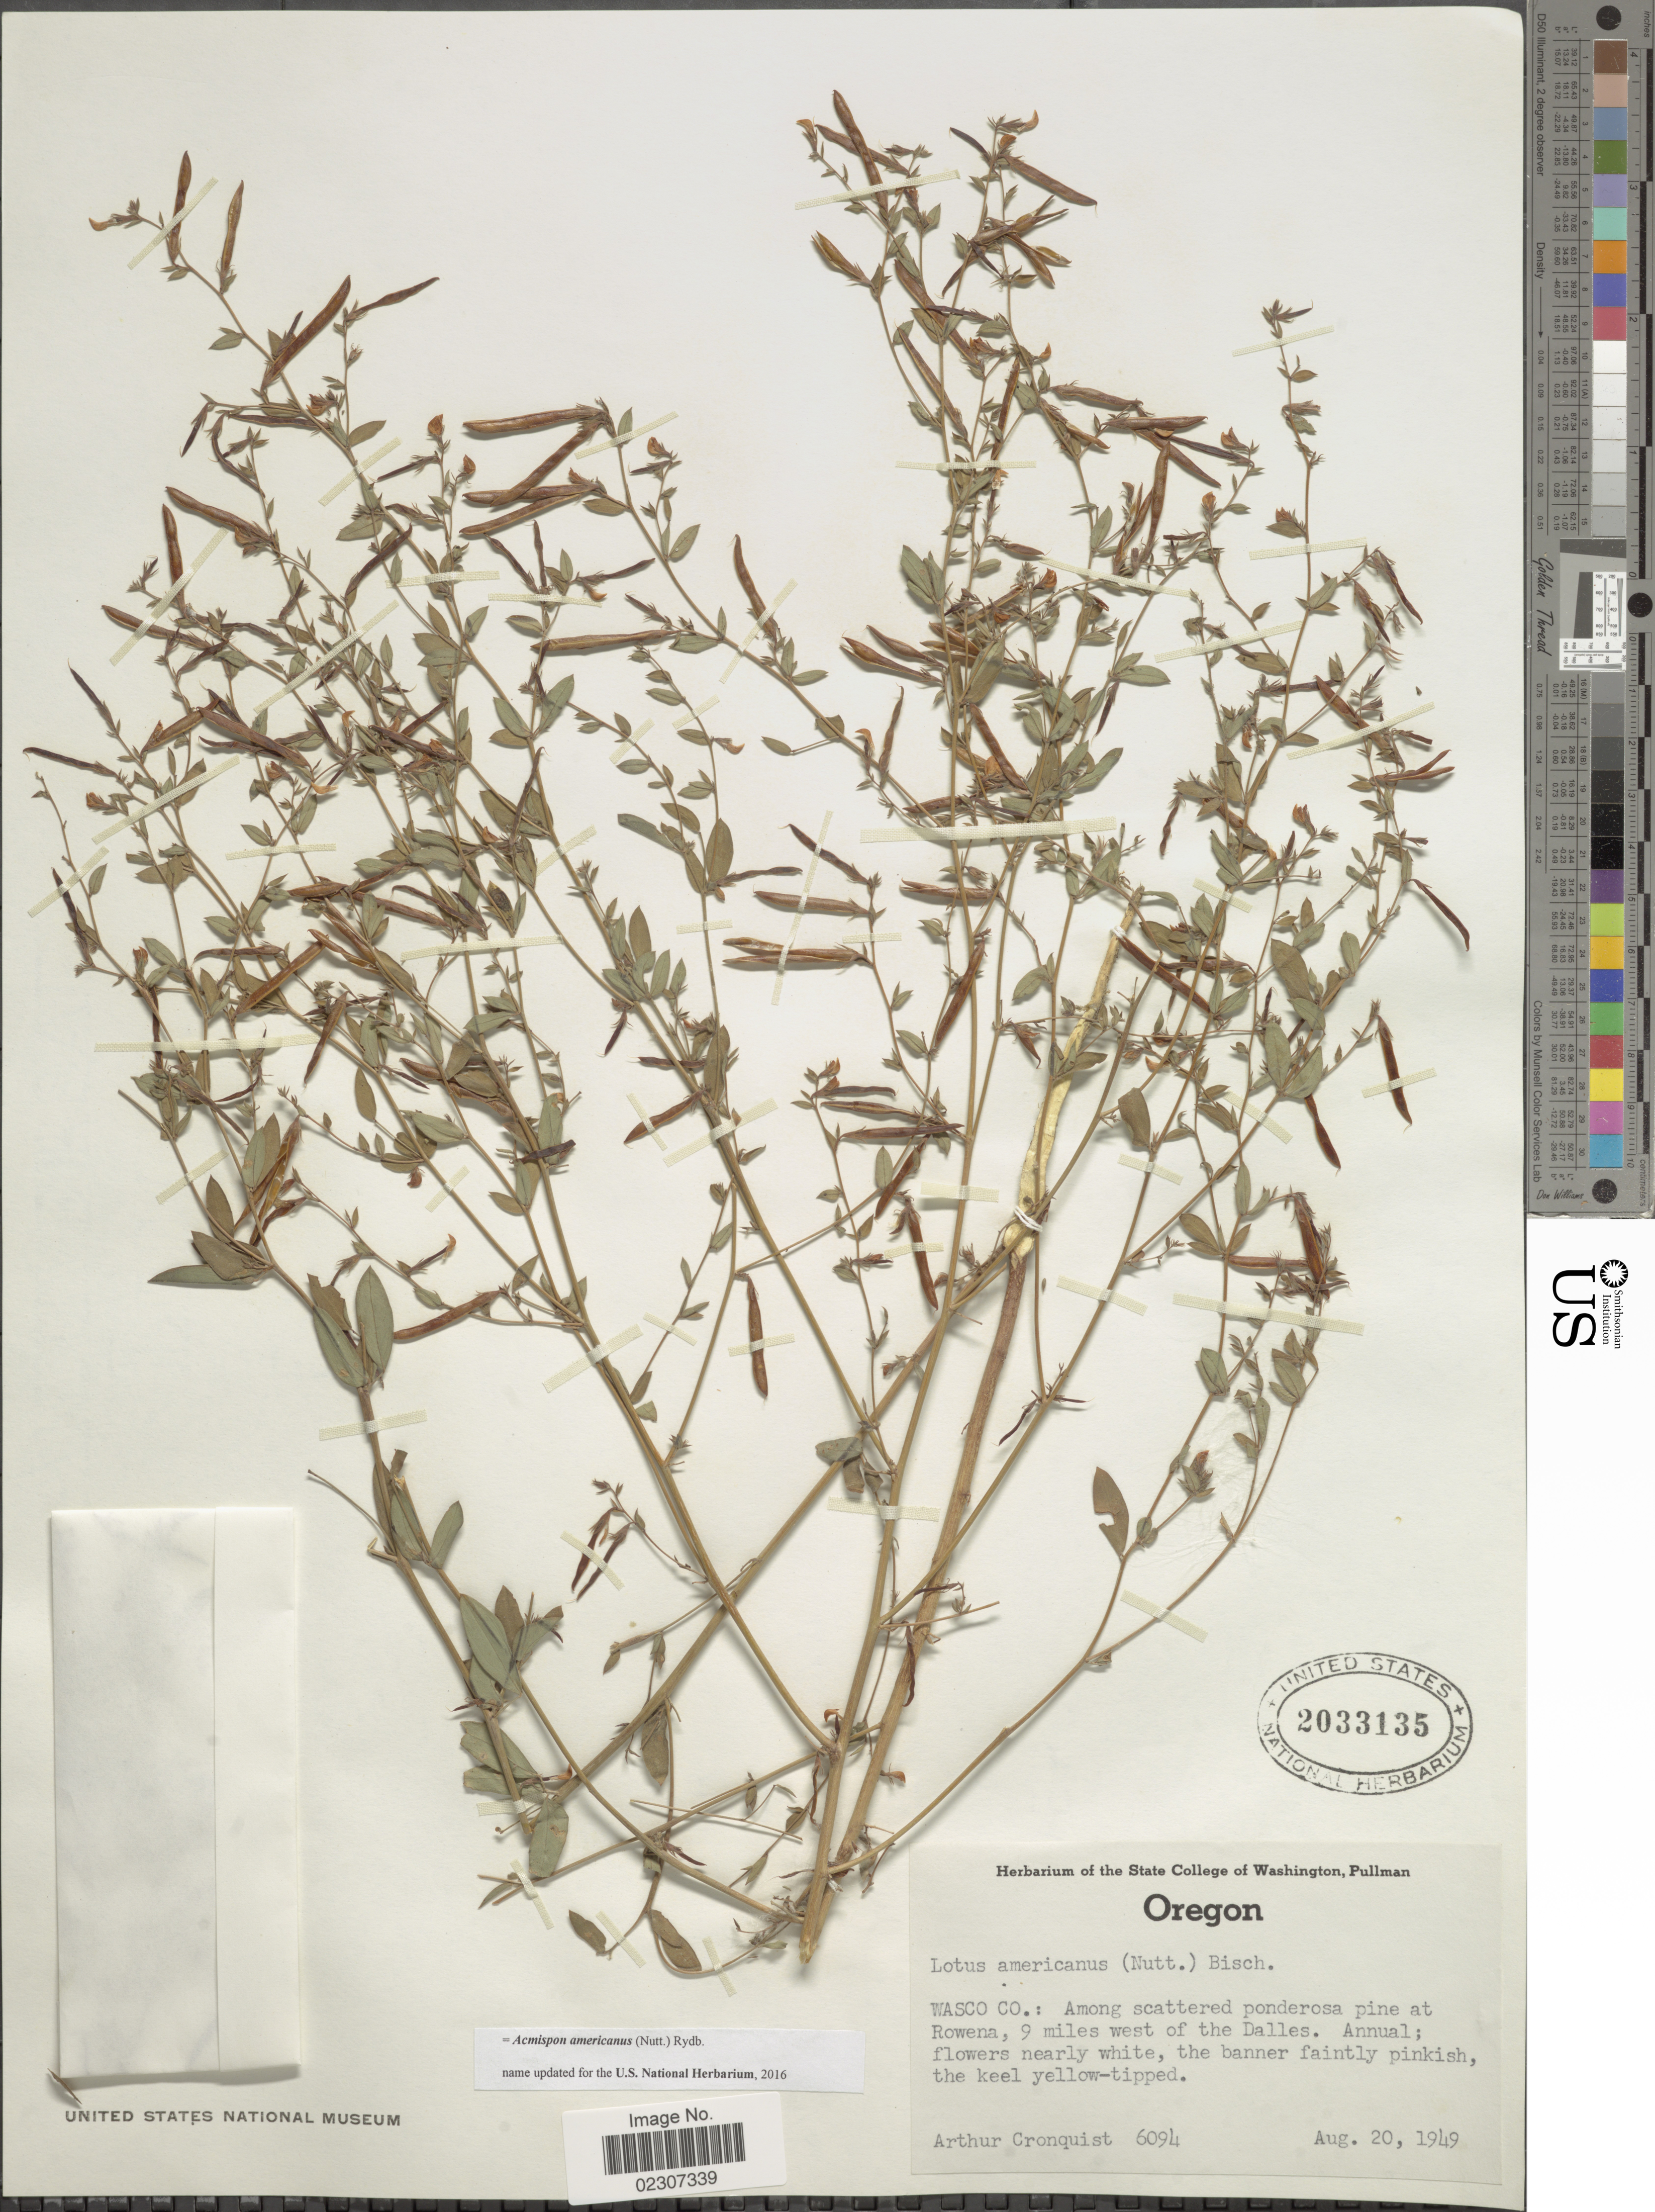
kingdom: Plantae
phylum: Tracheophyta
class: Magnoliopsida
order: Fabales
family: Fabaceae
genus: Acmispon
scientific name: Acmispon americanus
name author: (Nutt.) Rydb.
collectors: A. J. Cronquist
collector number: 6094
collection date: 1949-08-20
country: United States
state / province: Oregon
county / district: Wasco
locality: Oregon, Wasco. Co.: Among scattered ponderosa pine at Rowena, 9 miles west of the Dallas.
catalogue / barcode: US 2033135